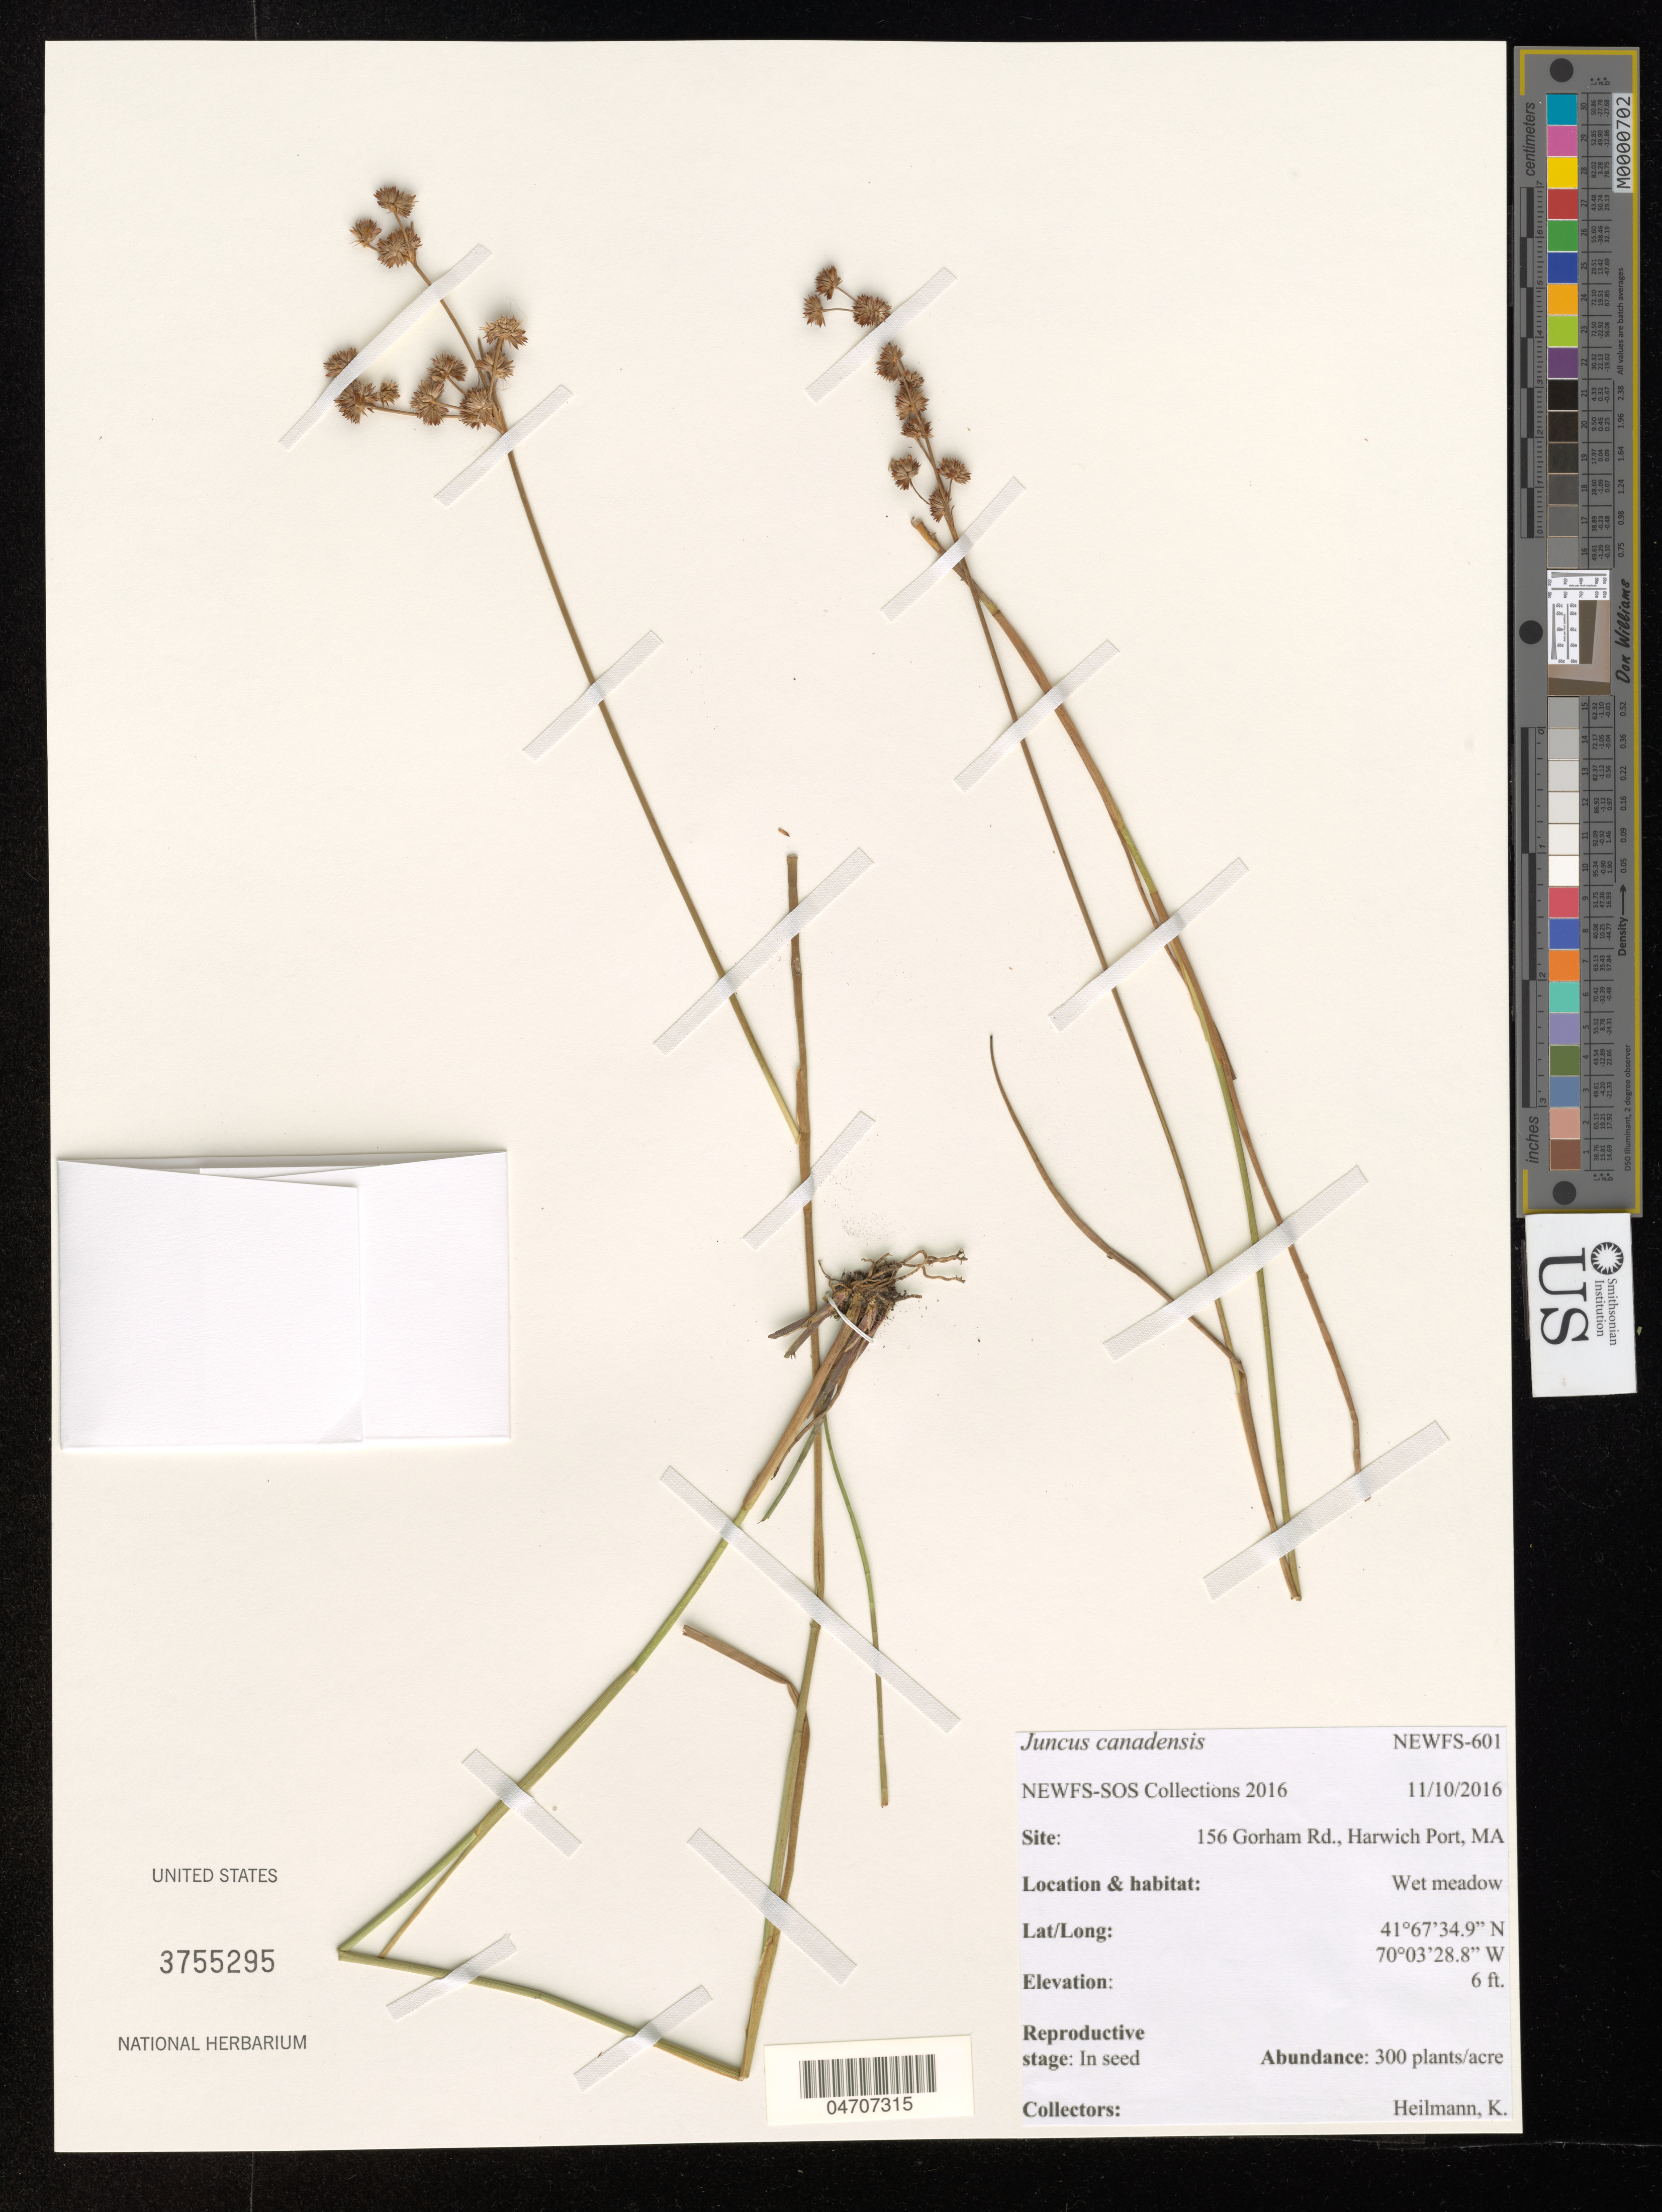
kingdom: Plantae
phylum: Tracheophyta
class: Liliopsida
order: Poales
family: Juncaceae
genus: Juncus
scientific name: Juncus canadensis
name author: J. Gay ex Laharpe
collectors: K. Heilmann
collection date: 2016-11-10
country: United States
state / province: Massachusetts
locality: Site: 156 Gorham Rd., Harwich Port, MA.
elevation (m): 2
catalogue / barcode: US 3755295